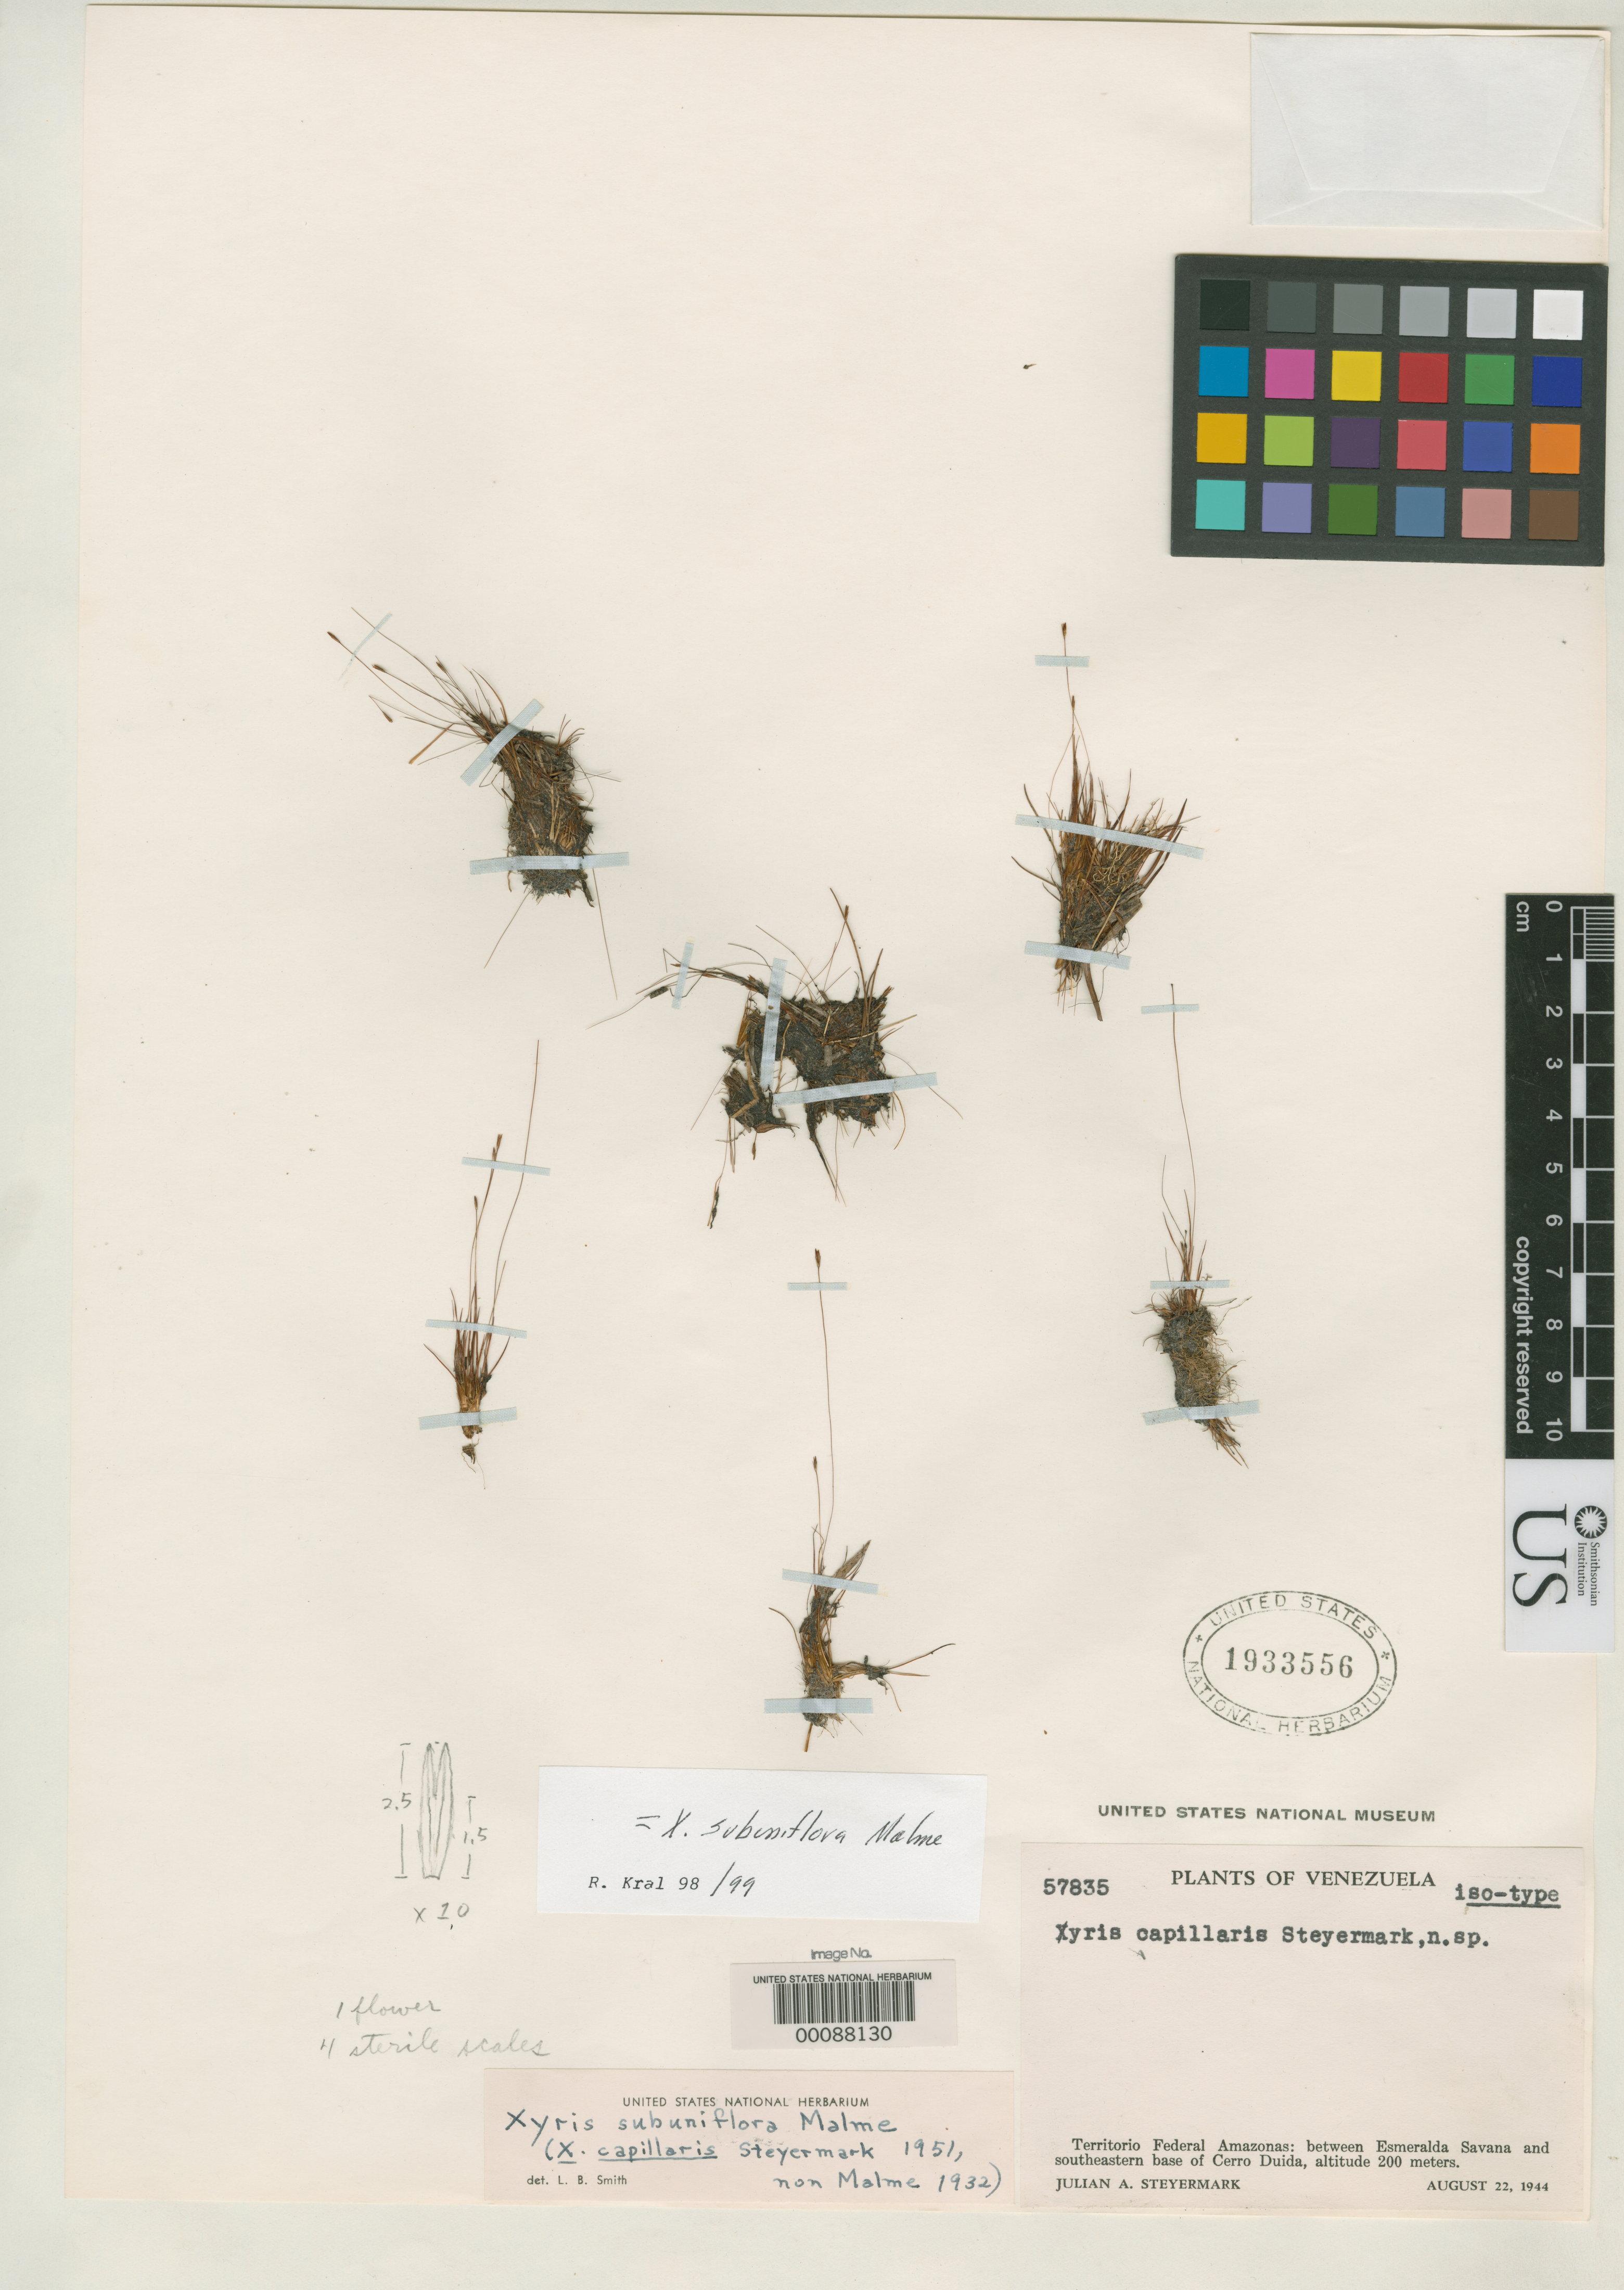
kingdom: Plantae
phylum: Tracheophyta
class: Liliopsida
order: Poales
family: Xyridaceae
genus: Xyris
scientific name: Xyris capillaris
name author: Steyerm.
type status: Isotype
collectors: J. Steyermark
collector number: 57835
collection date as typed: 22 Aug 1944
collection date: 1944-08-22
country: Venezuela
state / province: Amazonas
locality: Between Esmeralda Savana and Cerro Duida.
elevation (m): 200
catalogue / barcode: US 1933556